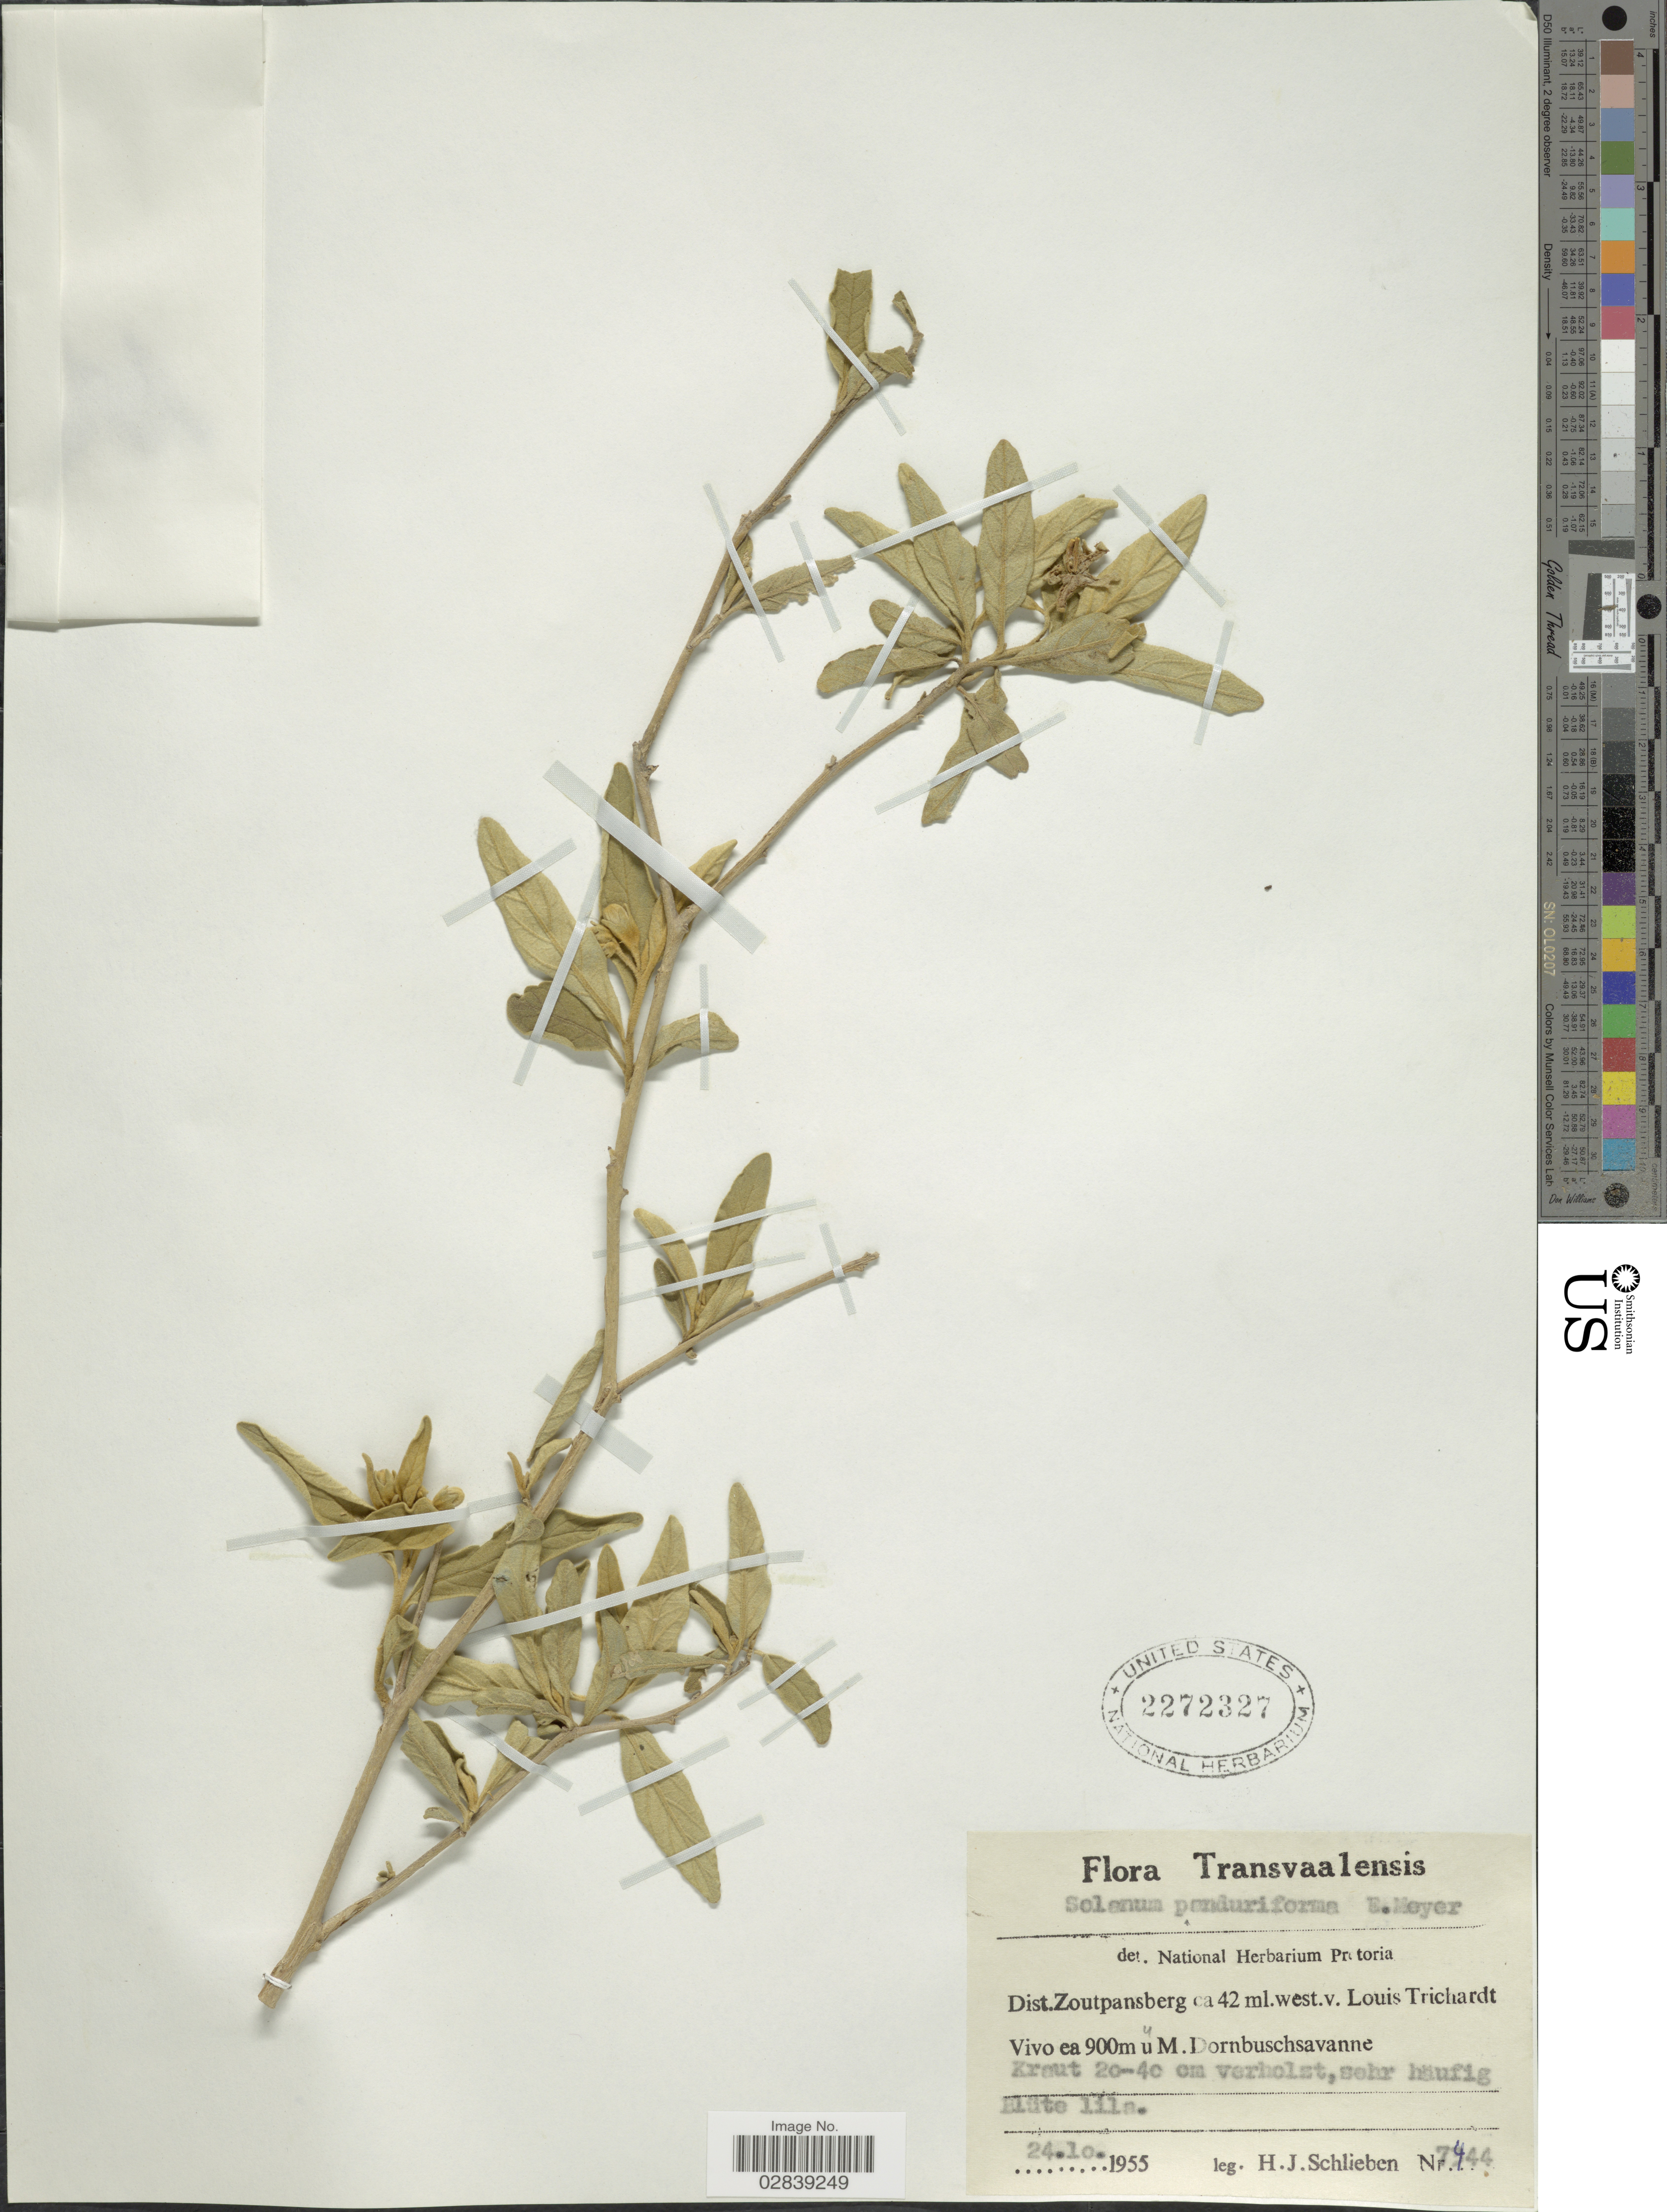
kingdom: Plantae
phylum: Tracheophyta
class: Magnoliopsida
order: Solanales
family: Solanaceae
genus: Solanum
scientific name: Solanum panduraeforme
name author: Dunal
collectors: H. J. Schlieben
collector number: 7444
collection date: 1955-10-24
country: South Africa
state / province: Limpopo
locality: Transvaalensis, Dist. Zoutpansberg ca 42 ml. west. v. Louis Trichardt, Vivo.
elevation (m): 900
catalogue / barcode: US 2272327